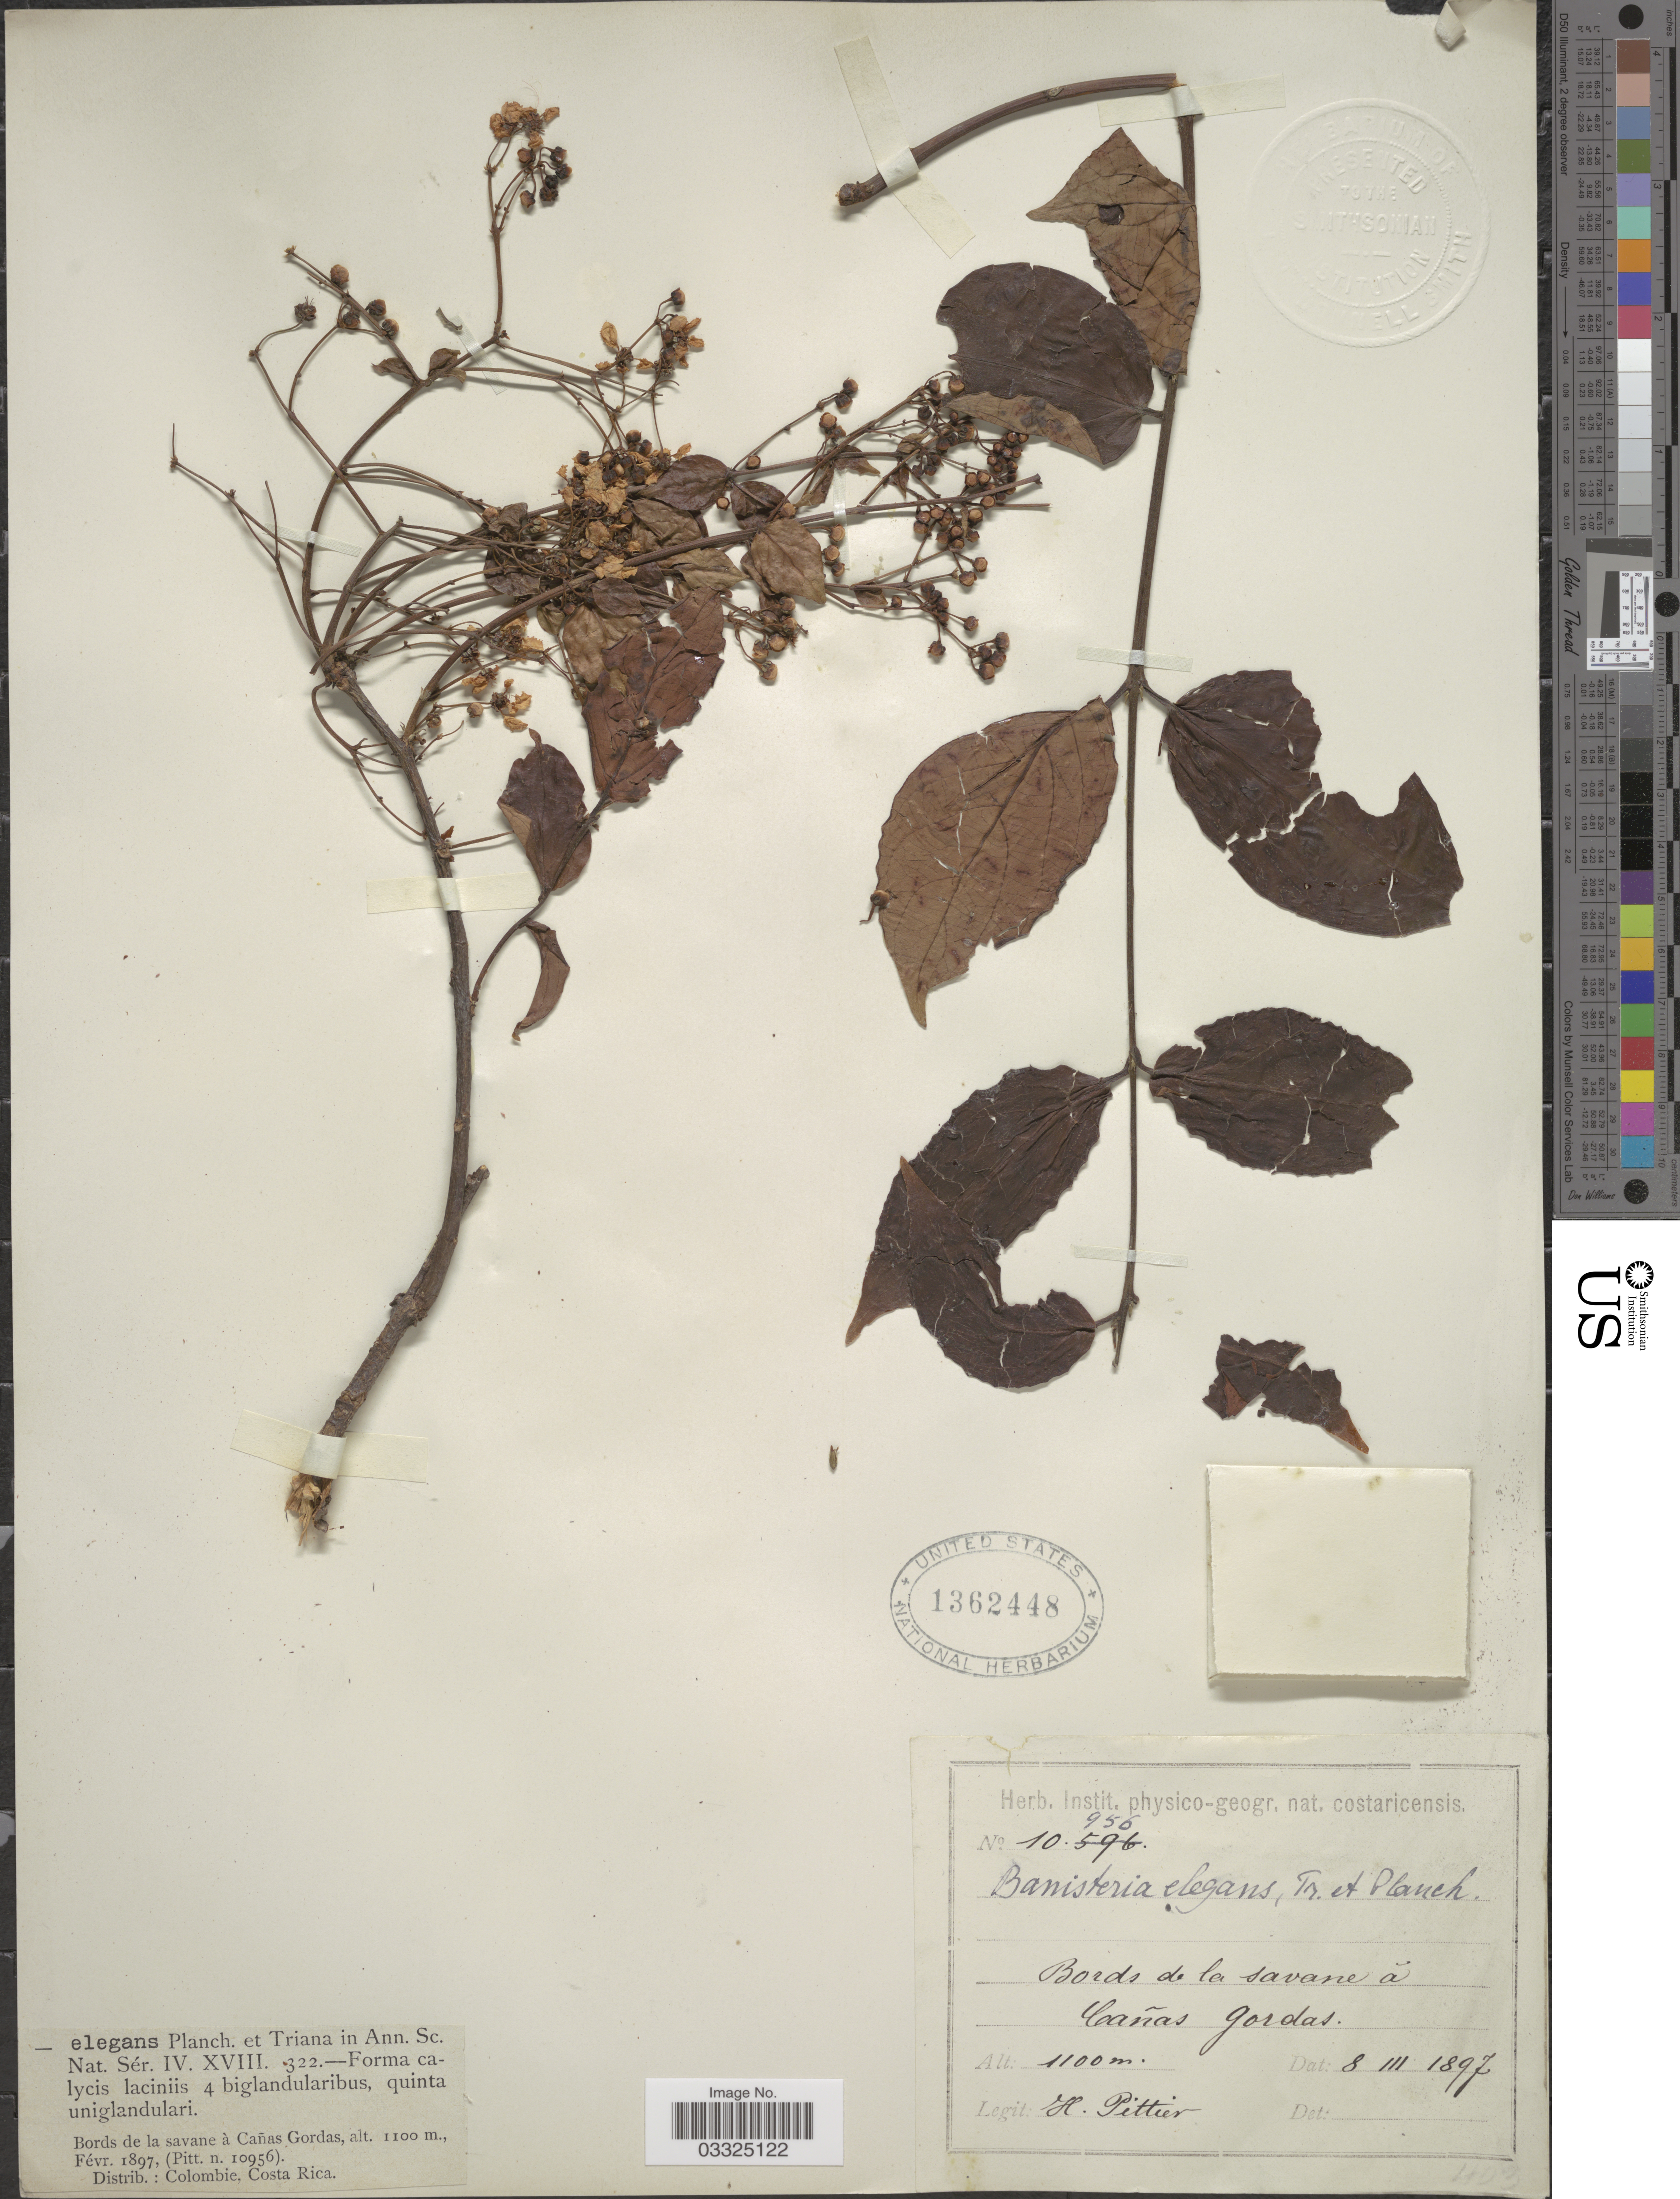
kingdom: Plantae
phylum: Tracheophyta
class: Magnoliopsida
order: Malpighiales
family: Malpighiaceae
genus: Banisteriopsis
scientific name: Banisteriopsis elegans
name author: (Triana & Planch.) Sandwith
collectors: H. F. Pittier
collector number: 10956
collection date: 1897-03-08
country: Costa Rica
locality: Bords de la savane á Cañas gordas.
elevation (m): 1100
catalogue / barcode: US 1362448